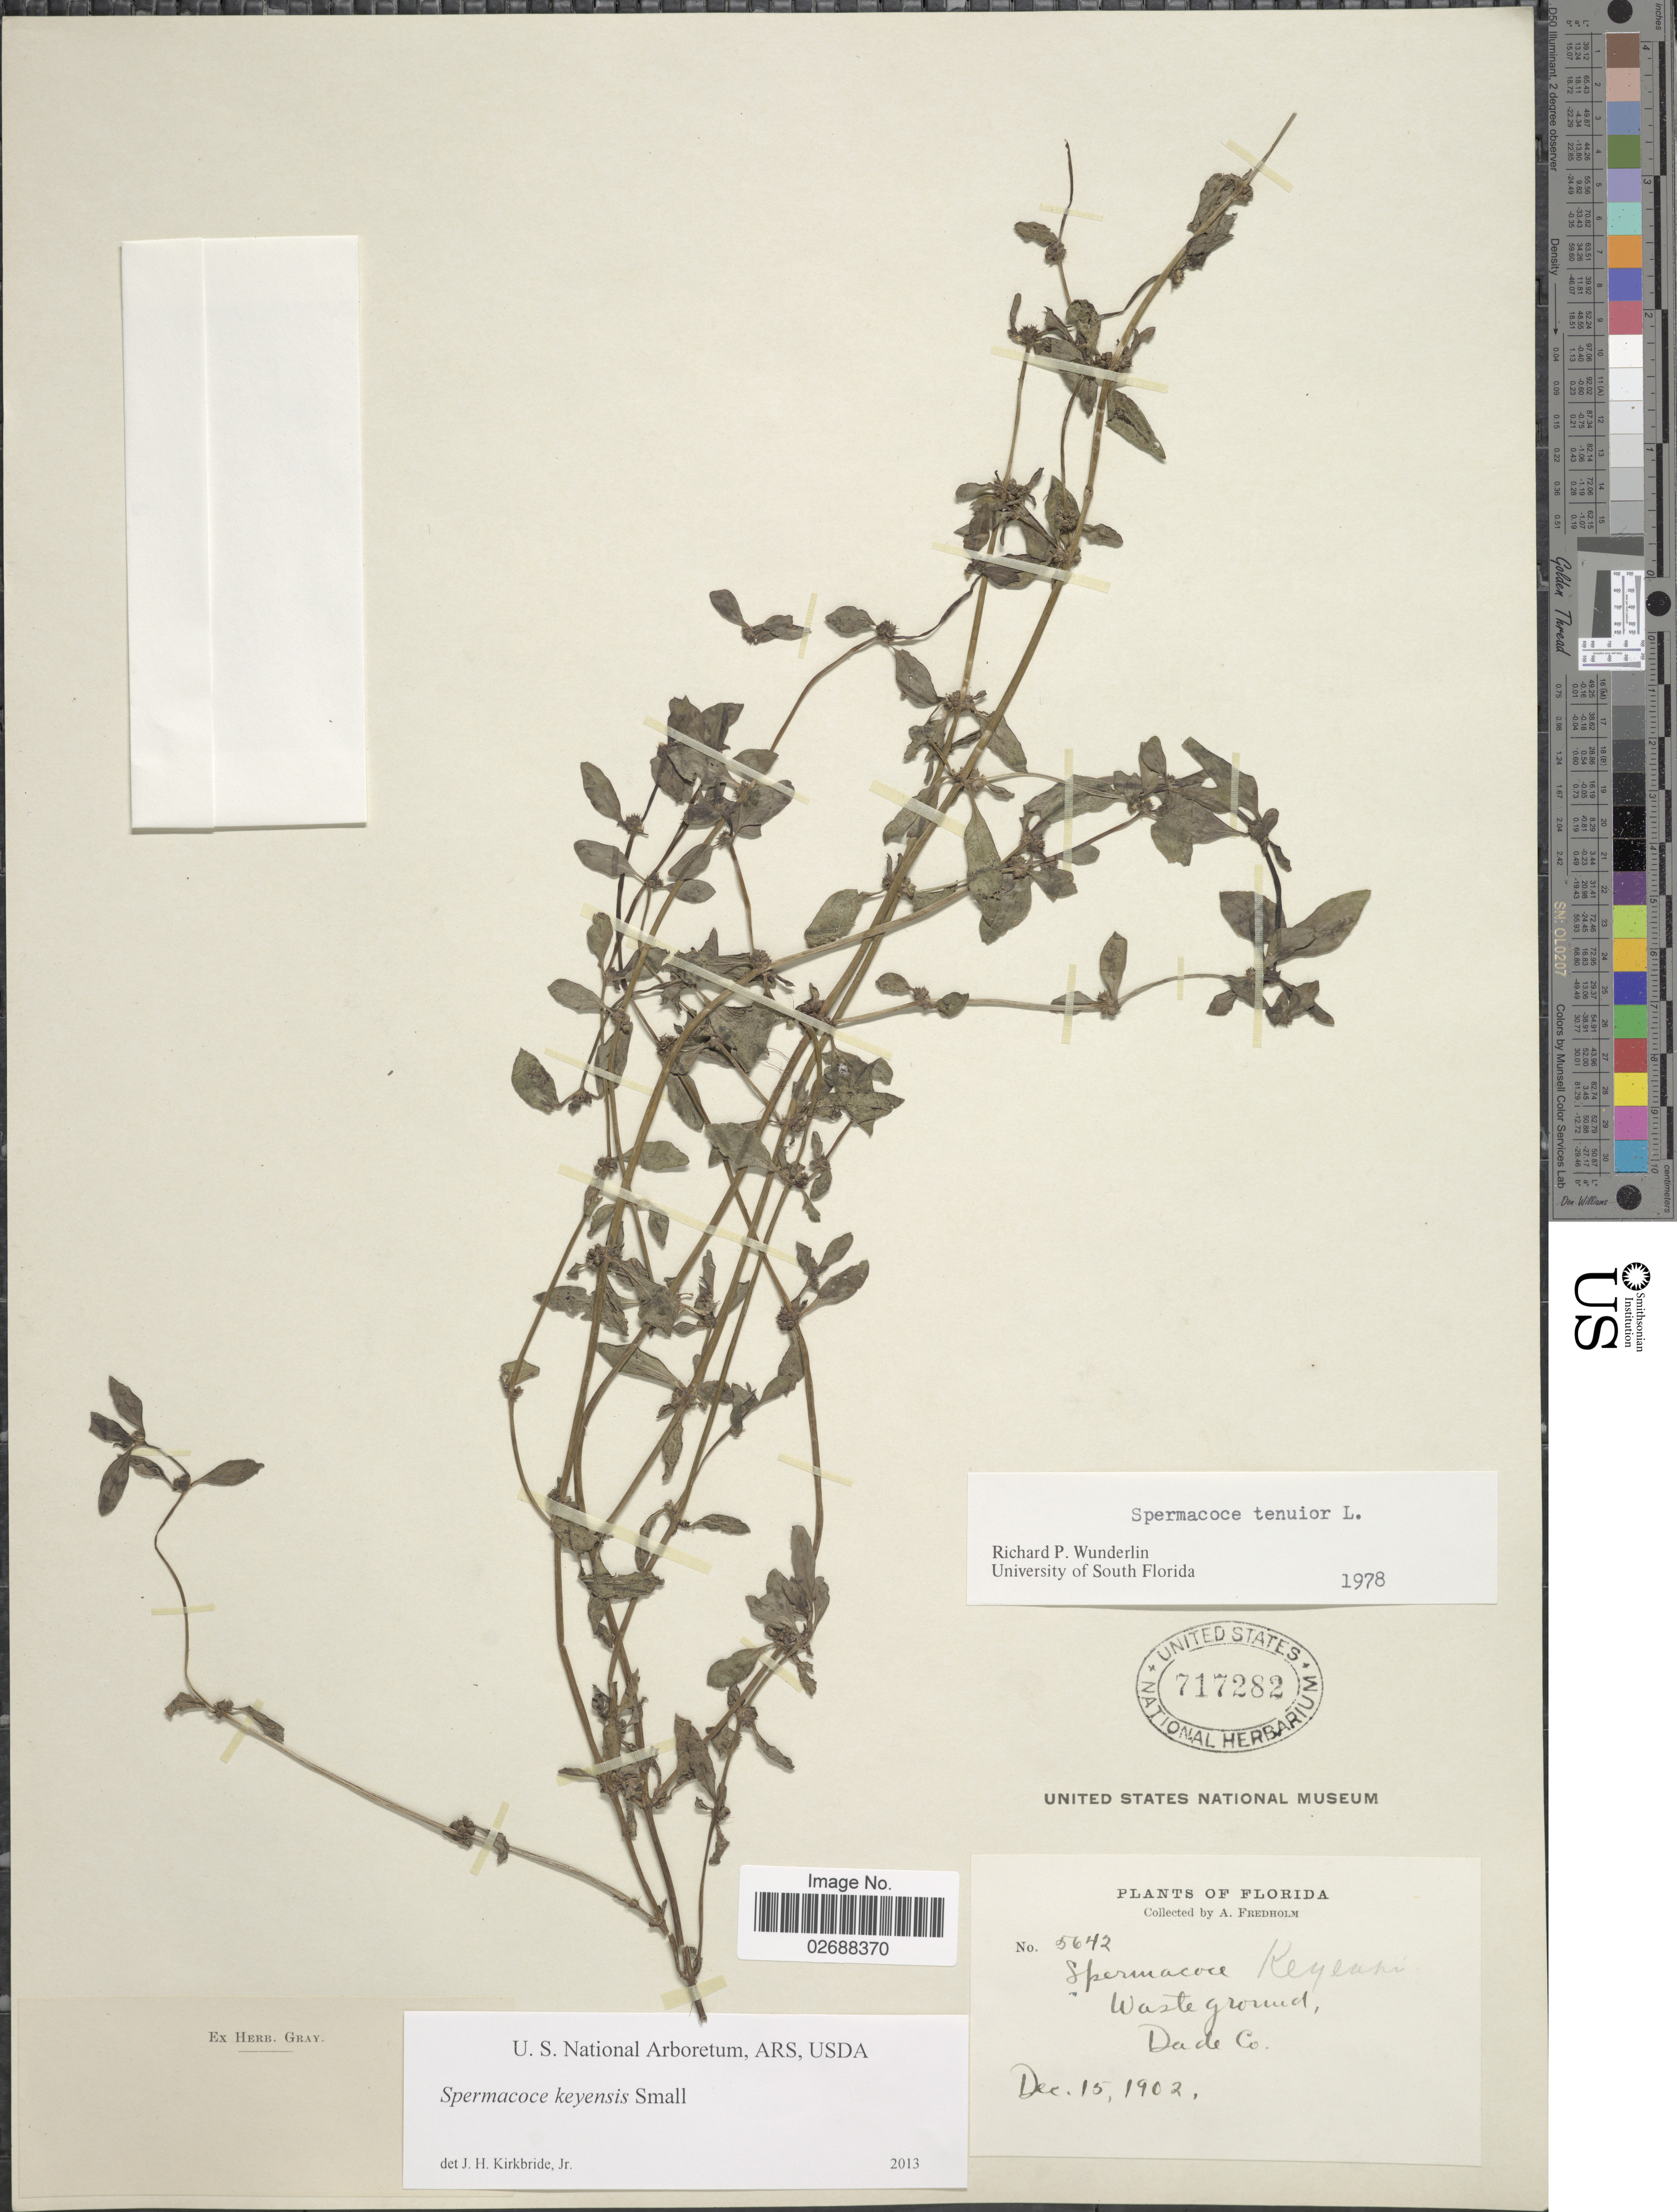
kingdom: Plantae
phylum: Tracheophyta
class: Magnoliopsida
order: Gentianales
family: Rubiaceae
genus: Spermacoce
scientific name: Spermacoce keyensis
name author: Small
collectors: A. Fredholm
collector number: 5642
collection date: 1902-12-15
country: United States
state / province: Florida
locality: Dade Co.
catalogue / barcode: US 717282